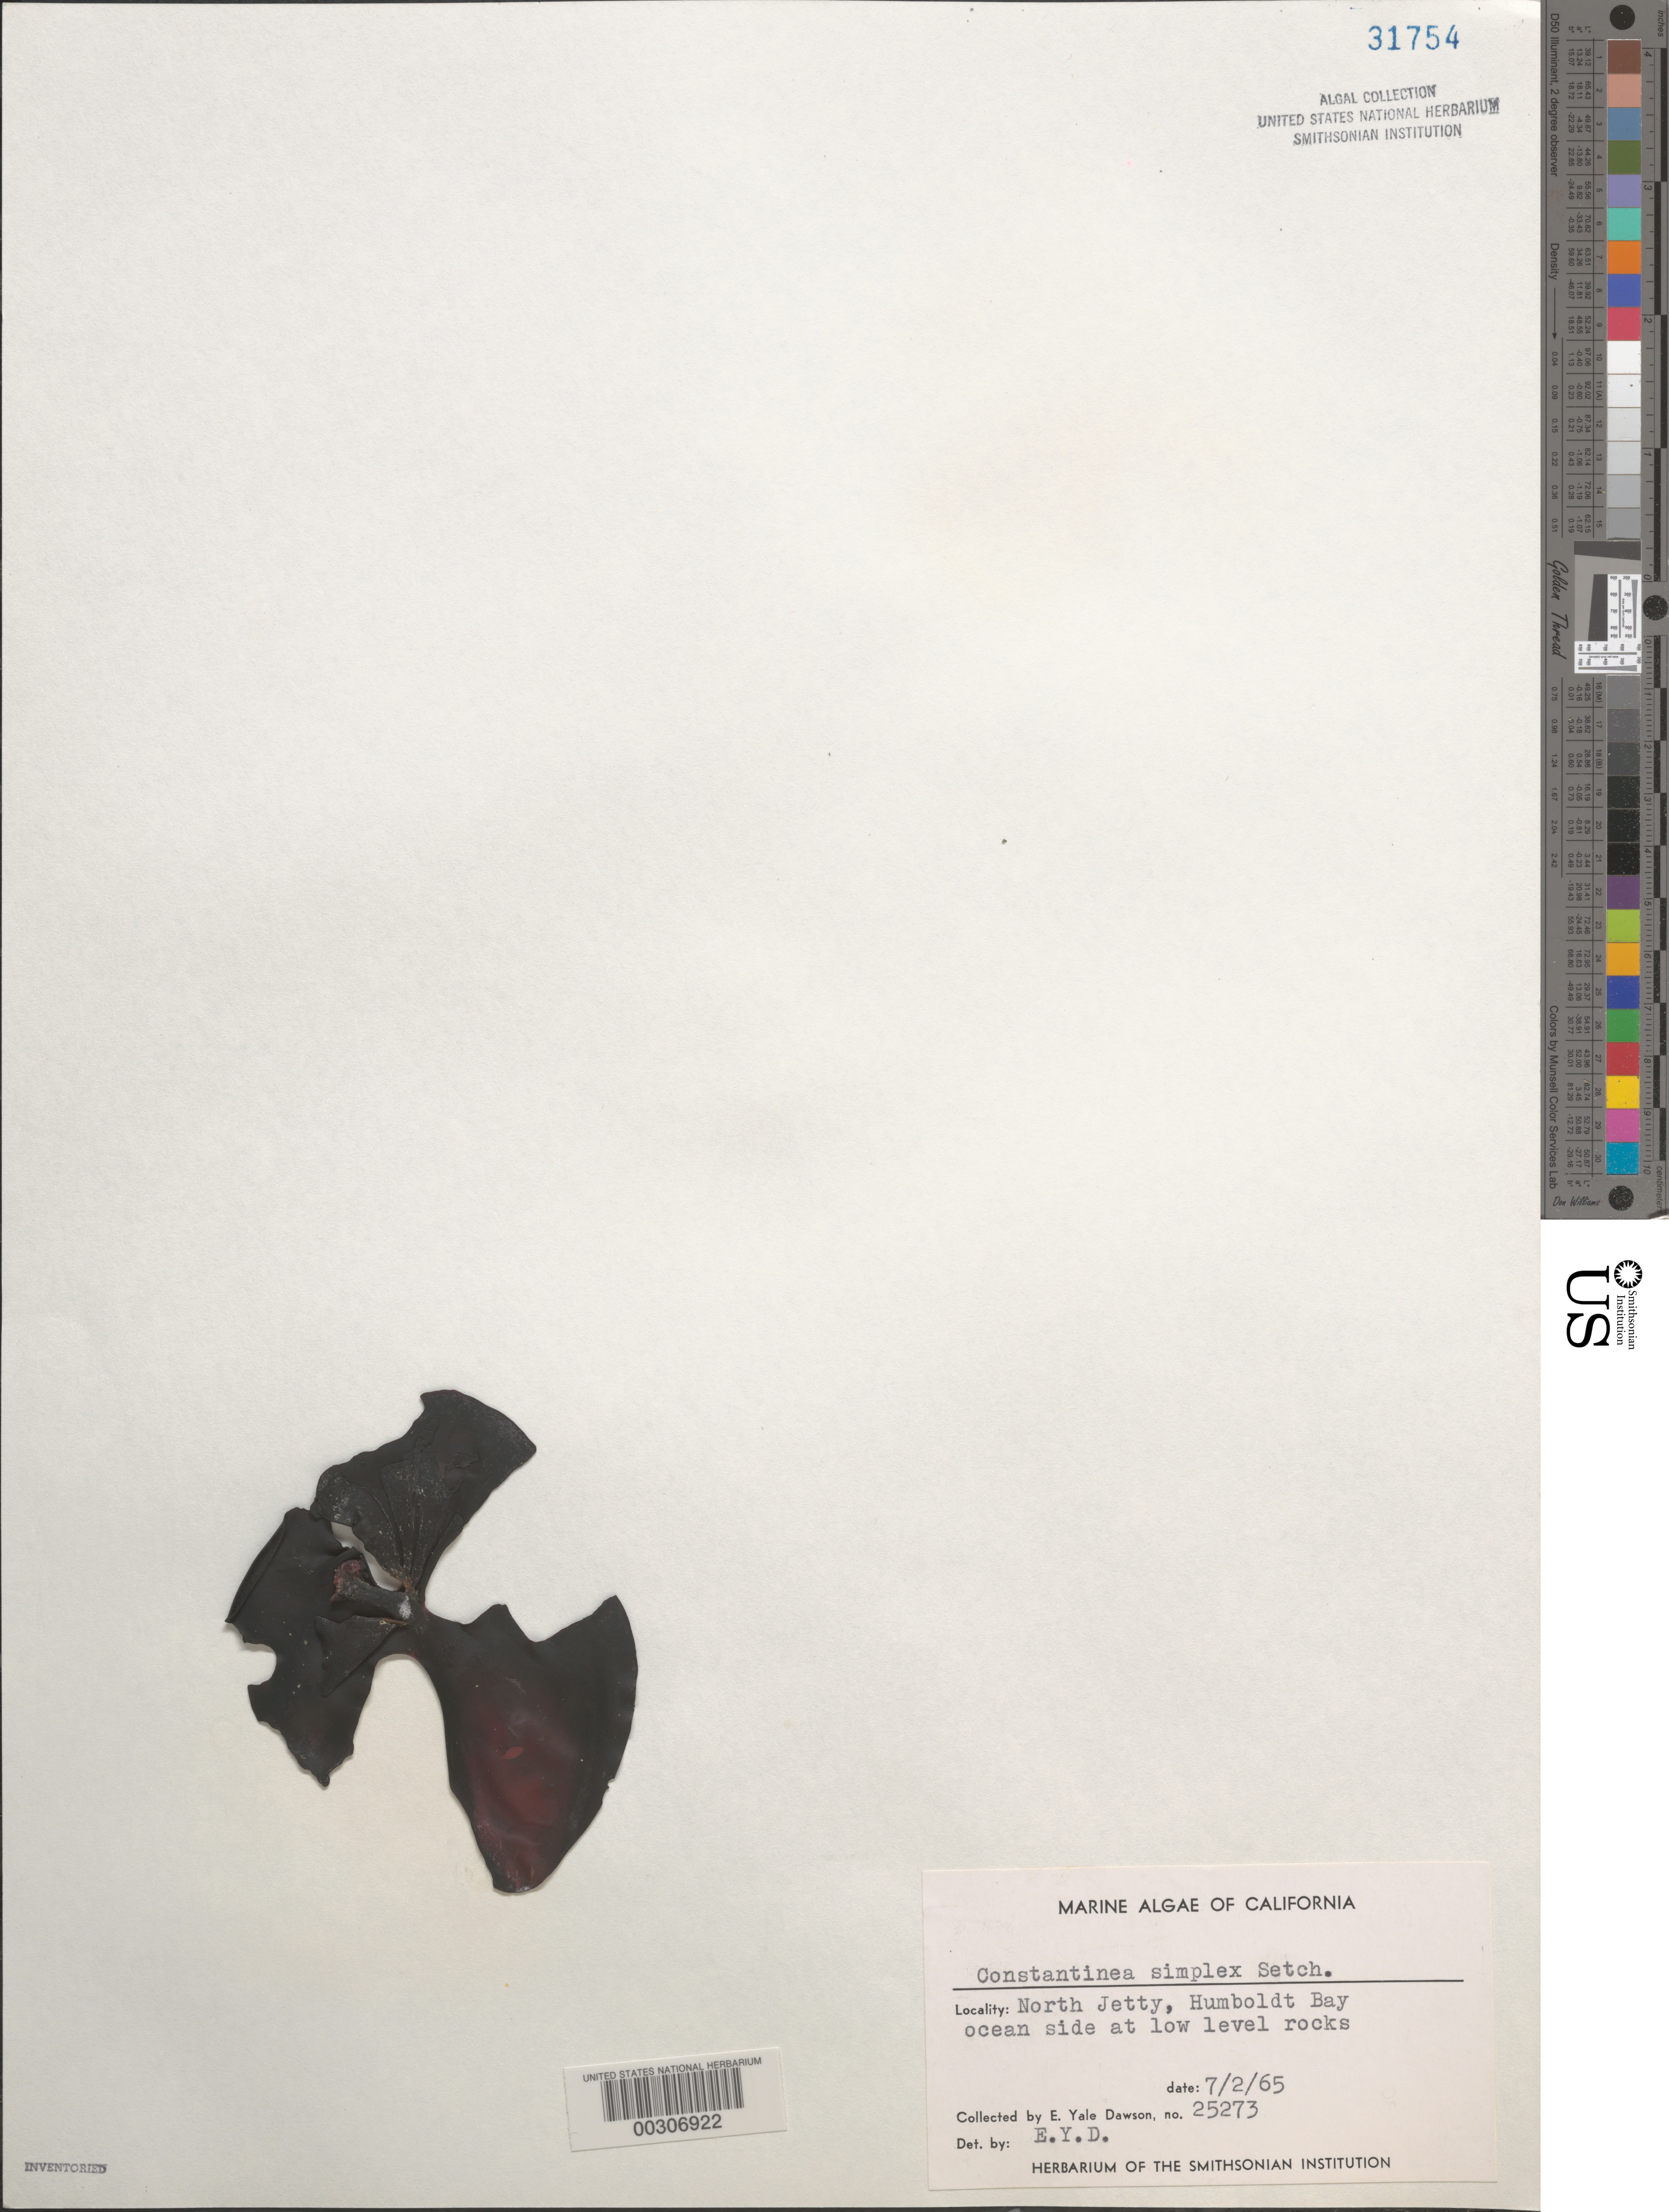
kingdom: Plantae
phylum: Rhodophyta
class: Florideophyceae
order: Gigartinales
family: Dumontiaceae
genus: Constantinea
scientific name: Constantinea simplex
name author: Setch.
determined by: Dawson, E. Y.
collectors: E. Y. Dawson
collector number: EYD 25273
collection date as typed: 02 Jul 1965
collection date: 1965-07-02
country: United States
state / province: California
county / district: Humboldt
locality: Humboldt Bay, North Jetty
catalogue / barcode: US 31754